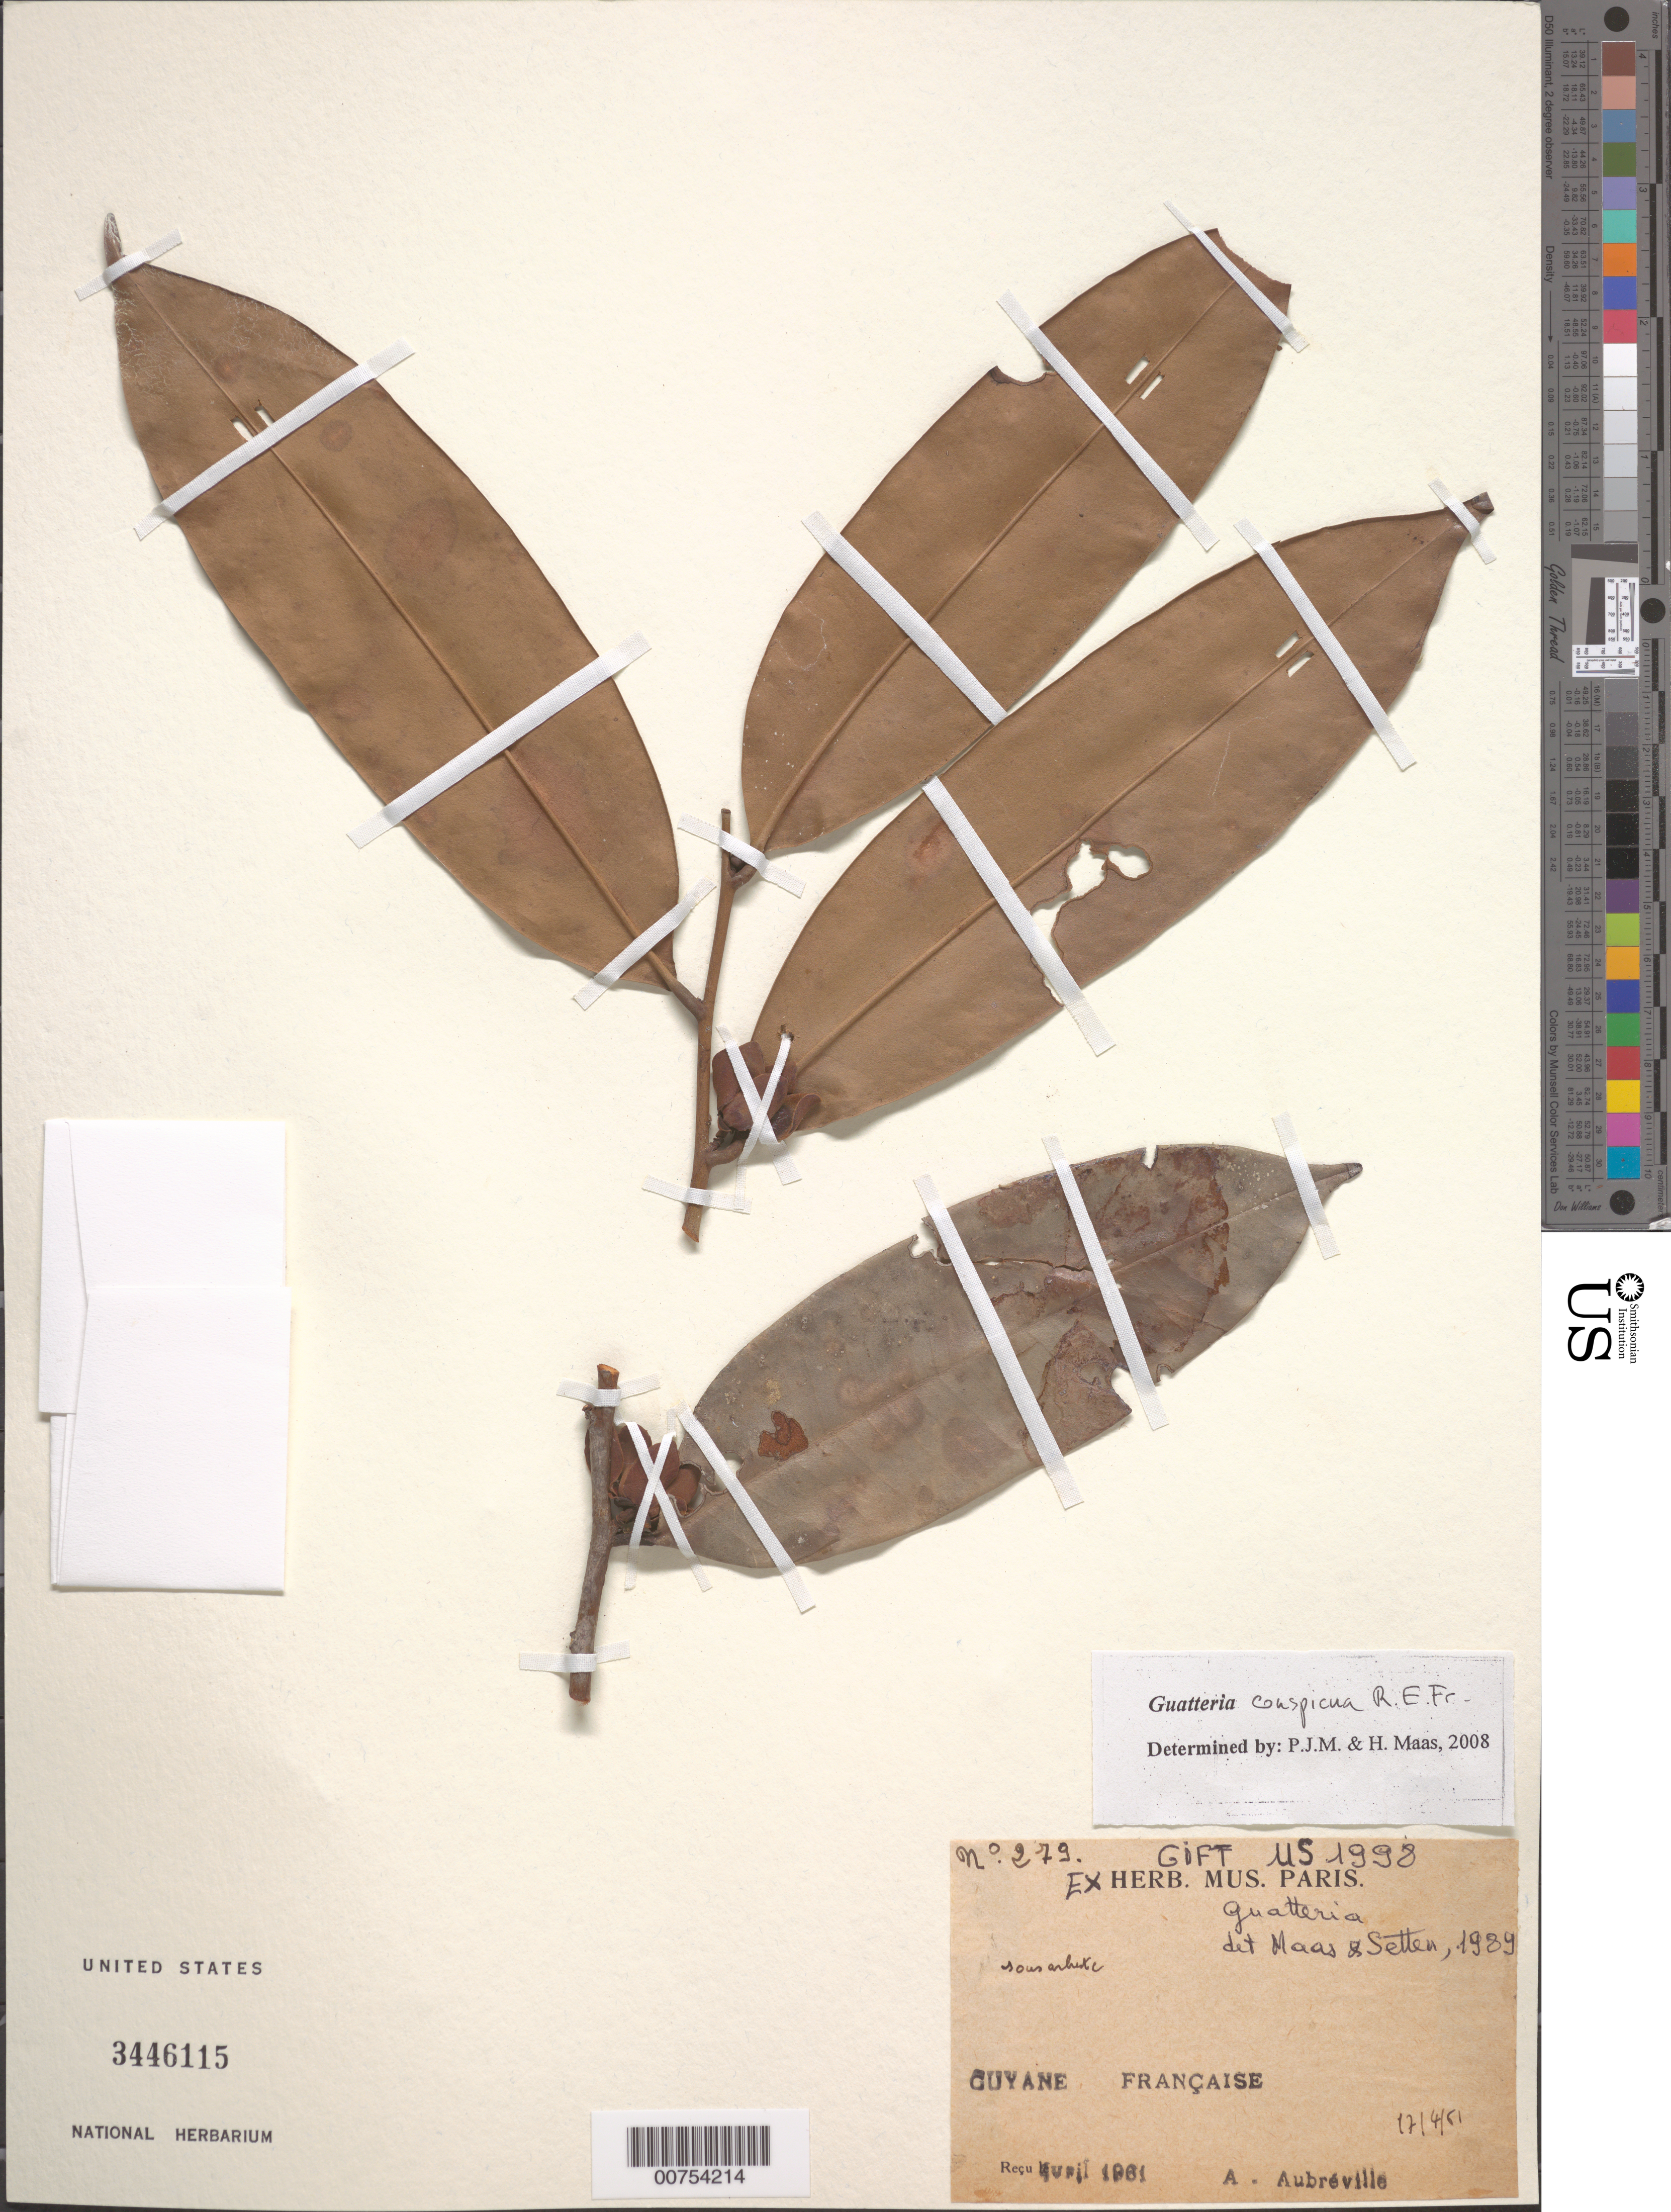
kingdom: Plantae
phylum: Tracheophyta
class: Magnoliopsida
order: Magnoliales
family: Annonaceae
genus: Guatteria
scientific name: Guatteria conspicua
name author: R.E. Fr.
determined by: Maas, Paul J.; Maas, H.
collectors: A. Aubréville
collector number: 279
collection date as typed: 12-Apr-61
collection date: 1961-04-12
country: French Guiana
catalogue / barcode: US 3446115